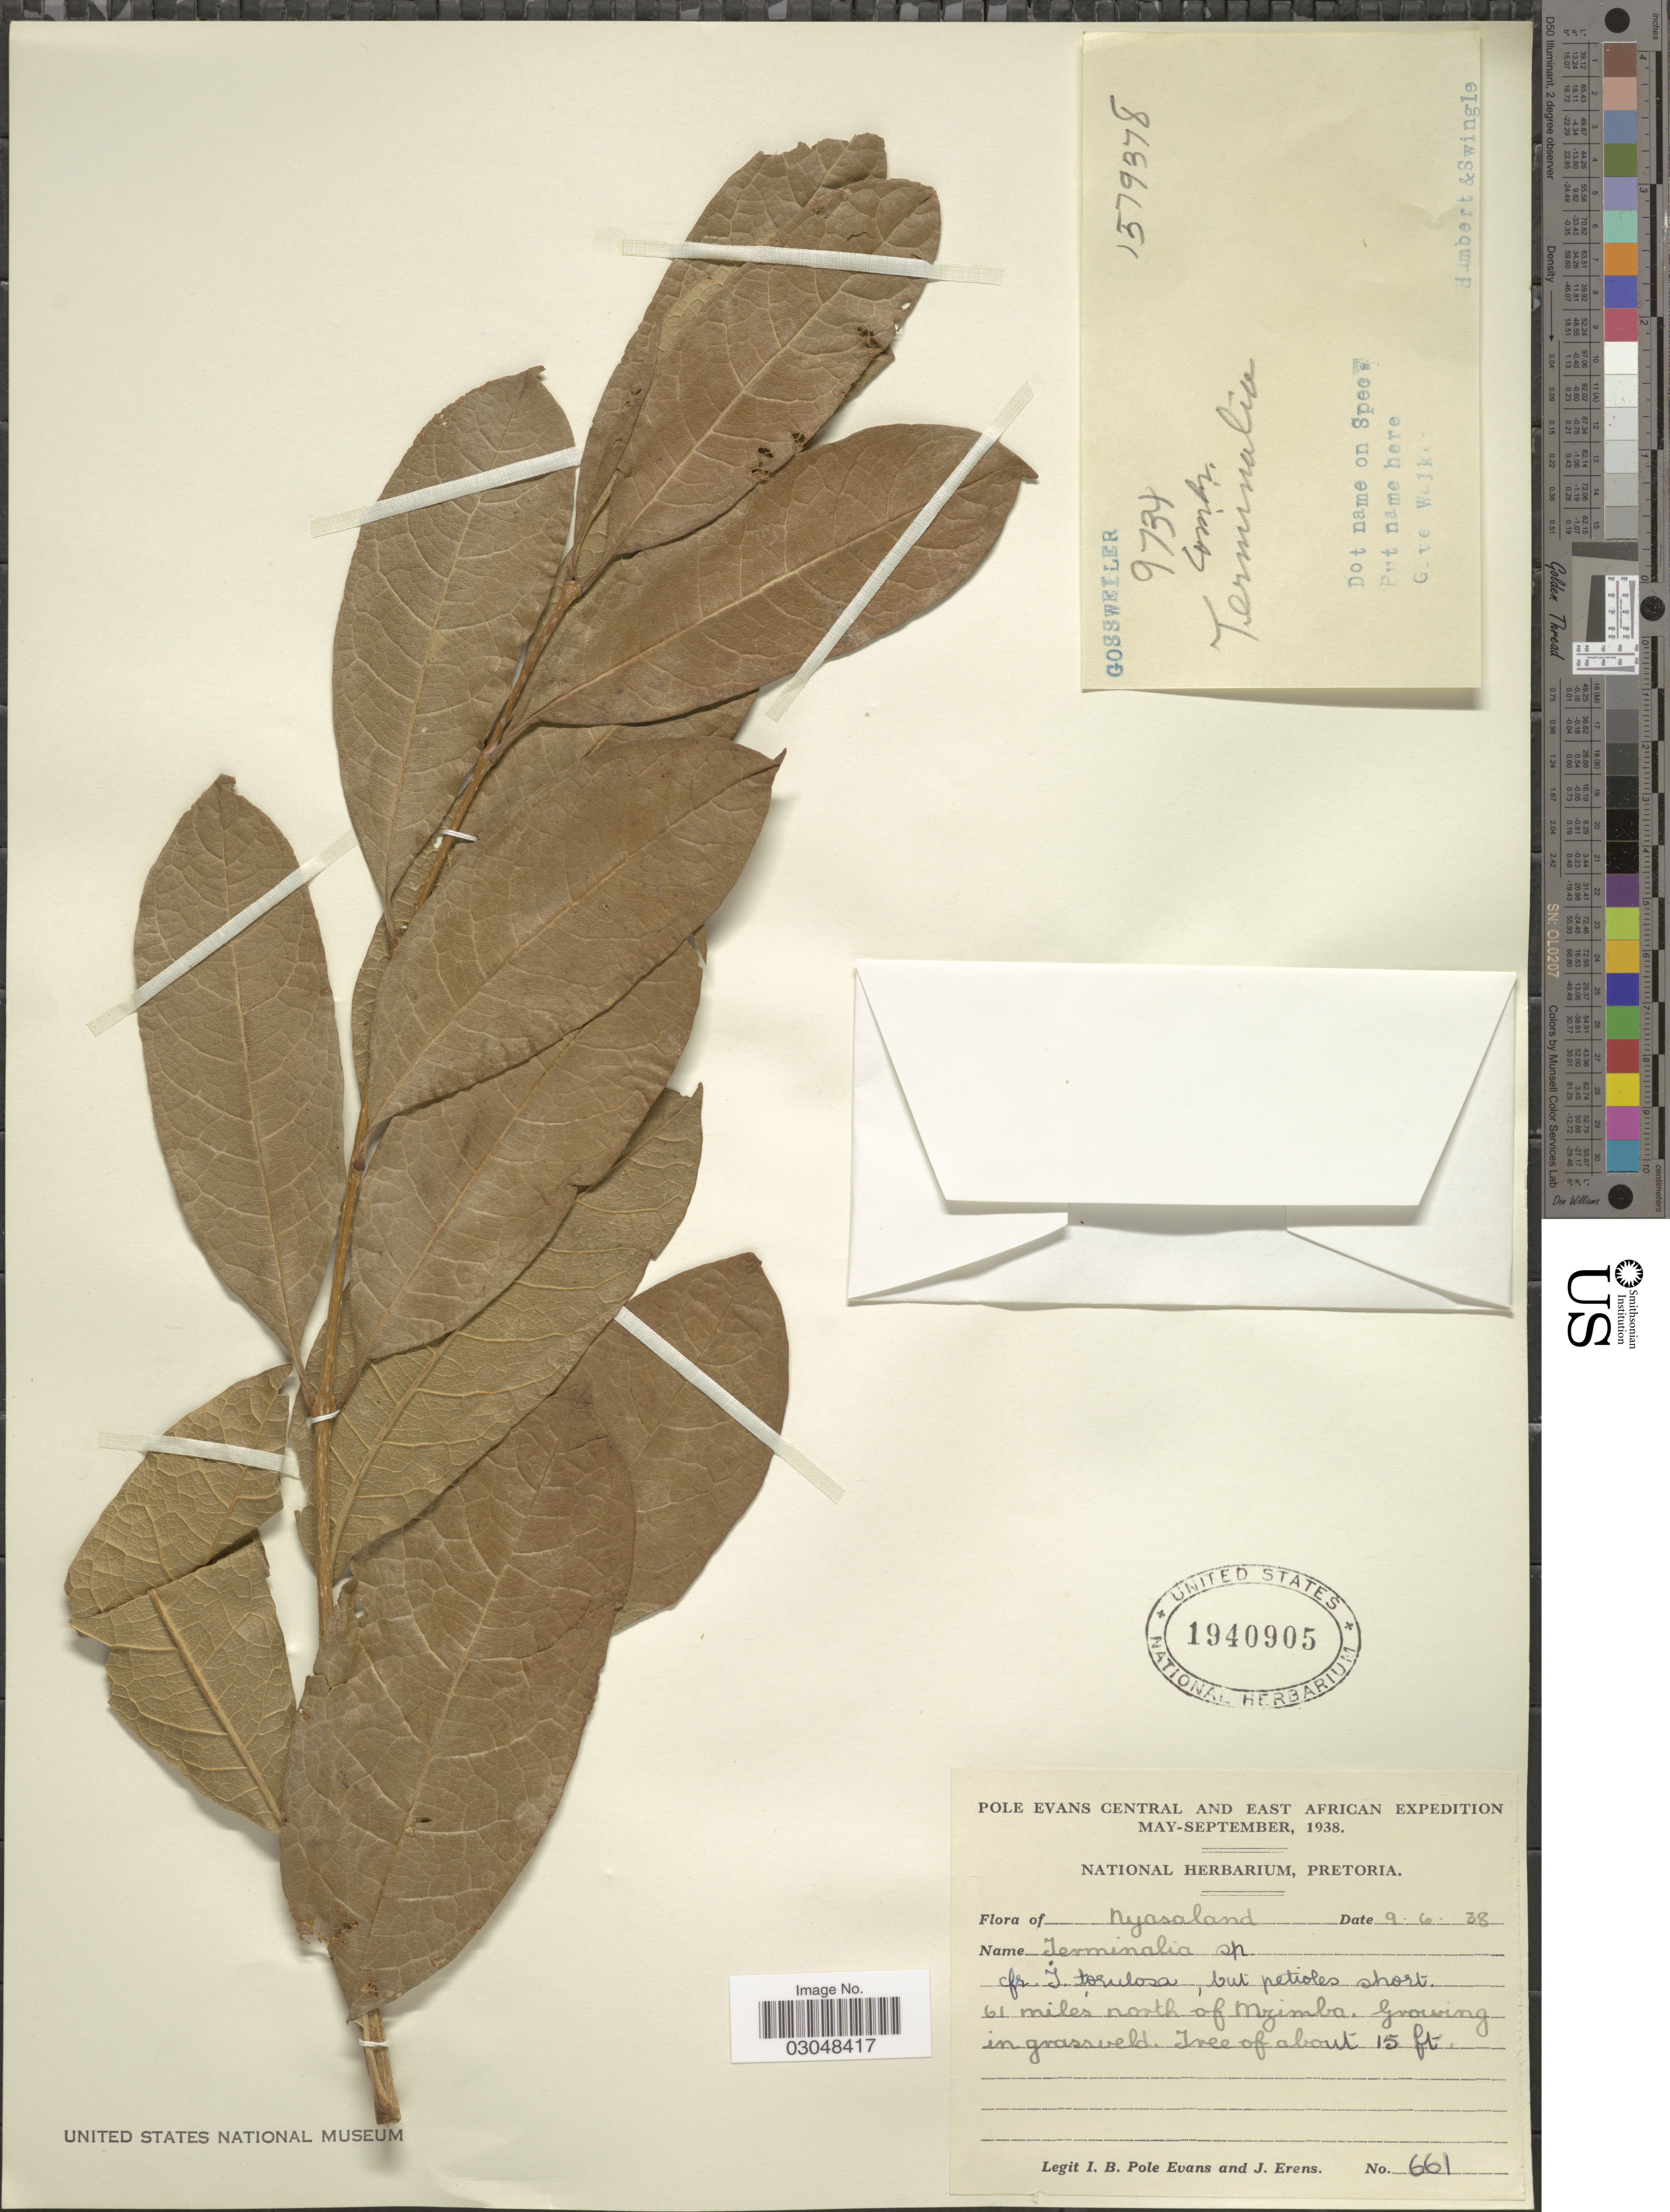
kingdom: Plantae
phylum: Tracheophyta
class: Magnoliopsida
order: Myrtales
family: Combretaceae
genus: Terminalia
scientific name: Terminalia sp.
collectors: I. B. Pole-Evans & J. Erens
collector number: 661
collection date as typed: Transcribed d/m/y: 9/6/38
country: Malawi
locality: Nyasaland. 61 miles north of Mzimba.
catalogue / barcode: US 1940905